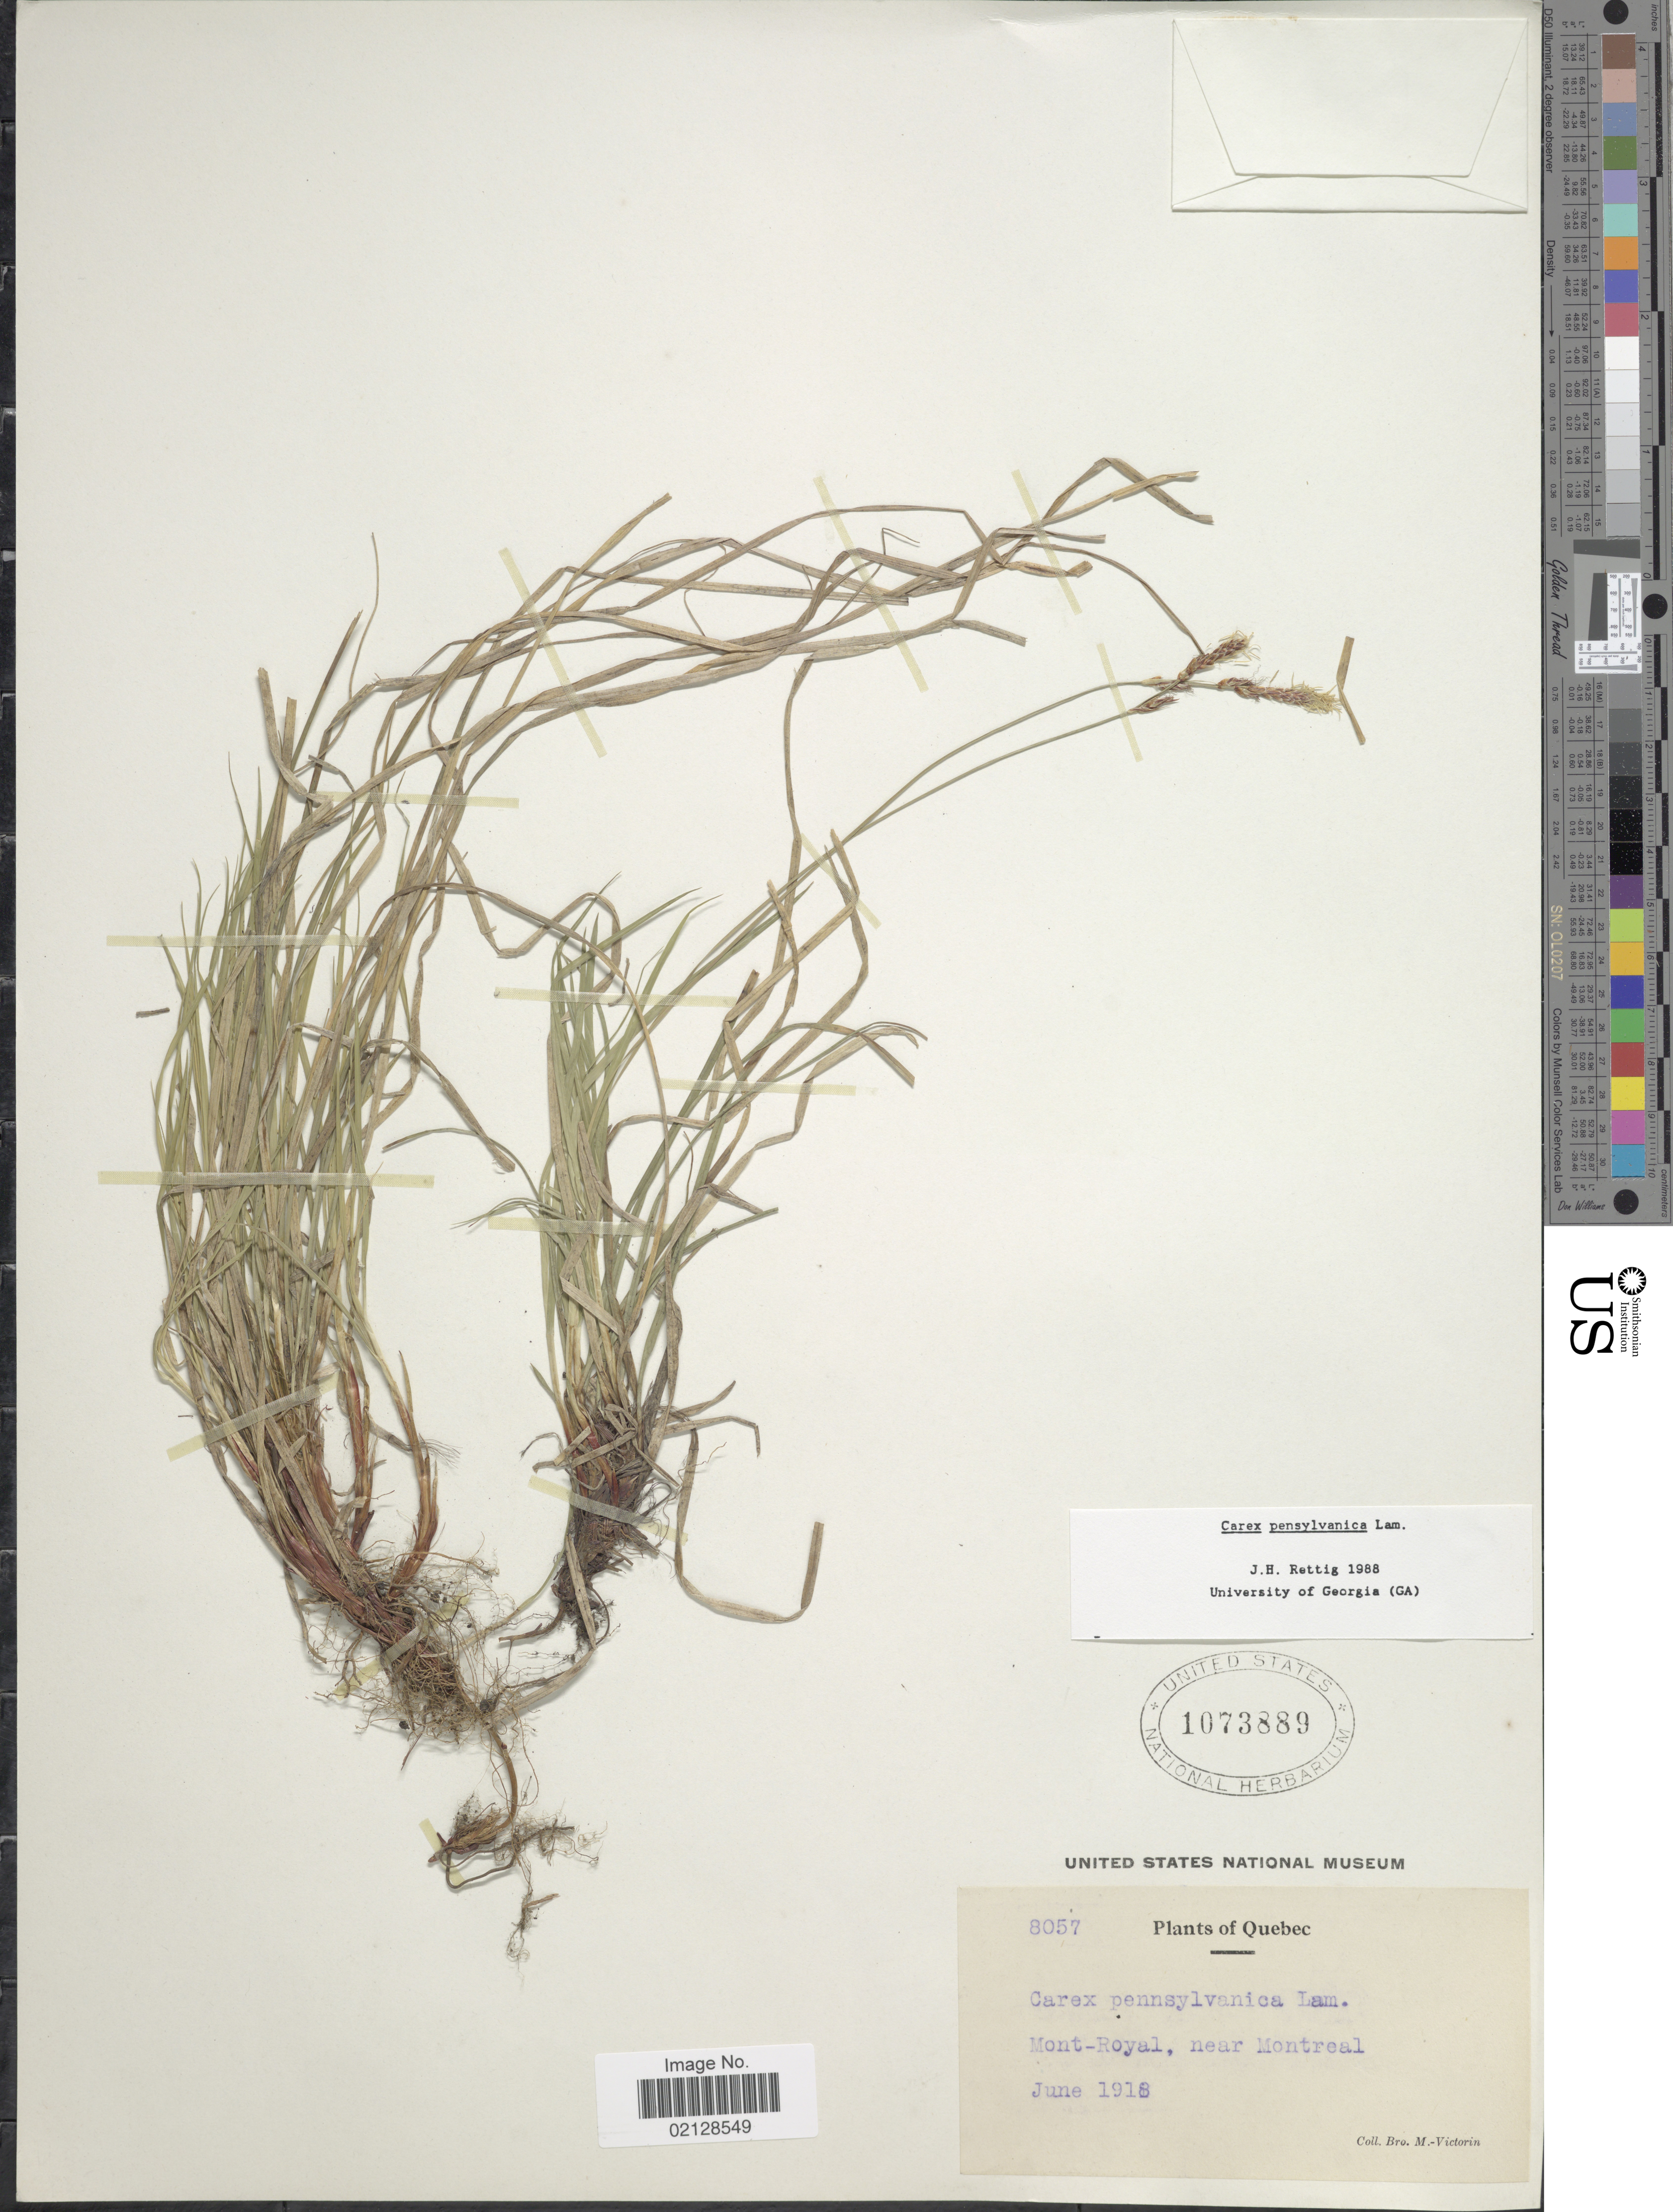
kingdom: Plantae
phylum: Tracheophyta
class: Liliopsida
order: Poales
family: Cyperaceae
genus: Carex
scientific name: Carex pensylvanica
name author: Lam.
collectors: Fr. Marie-Victorin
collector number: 8057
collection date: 1918-06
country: Canada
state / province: Quebec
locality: Mont-Royal, near Montreal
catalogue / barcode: US 1073889